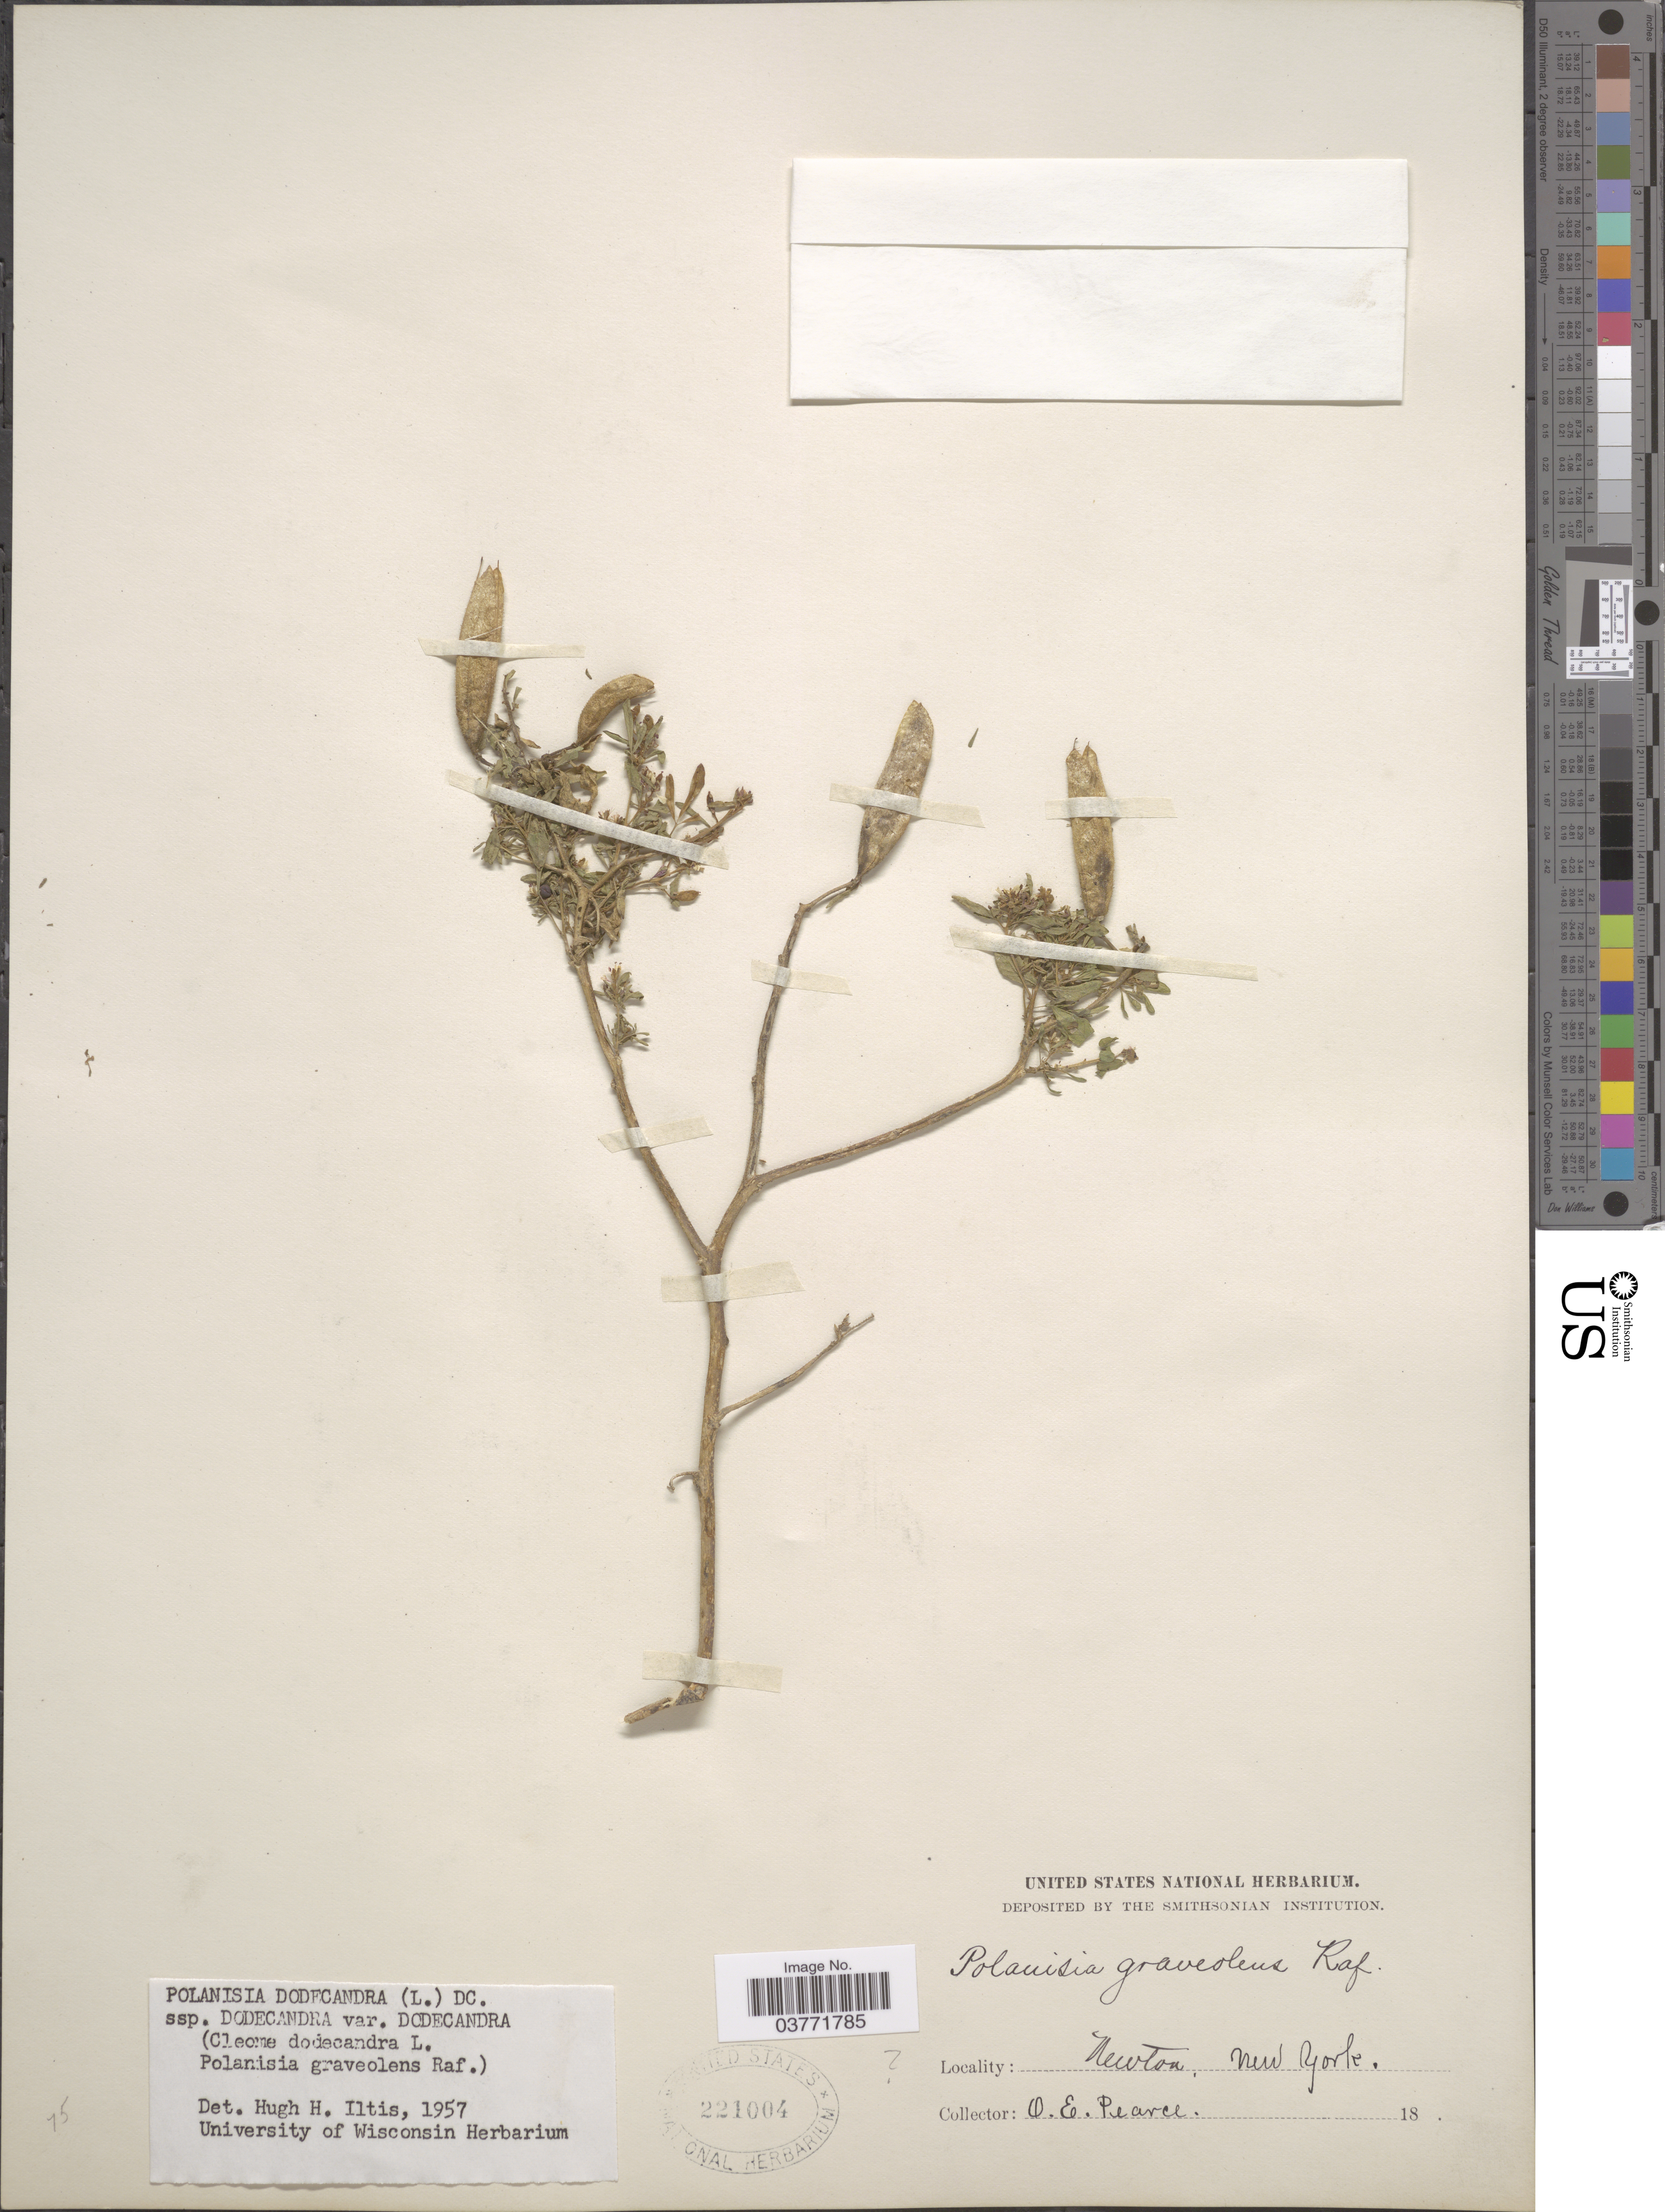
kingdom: Plantae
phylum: Tracheophyta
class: Magnoliopsida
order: Brassicales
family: Cleomaceae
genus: Polanisia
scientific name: Polanisia dodecandra subsp. dodecandra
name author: (L.) DC.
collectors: O. E. Pearce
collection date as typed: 18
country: United States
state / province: New York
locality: Newton.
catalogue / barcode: US 221004